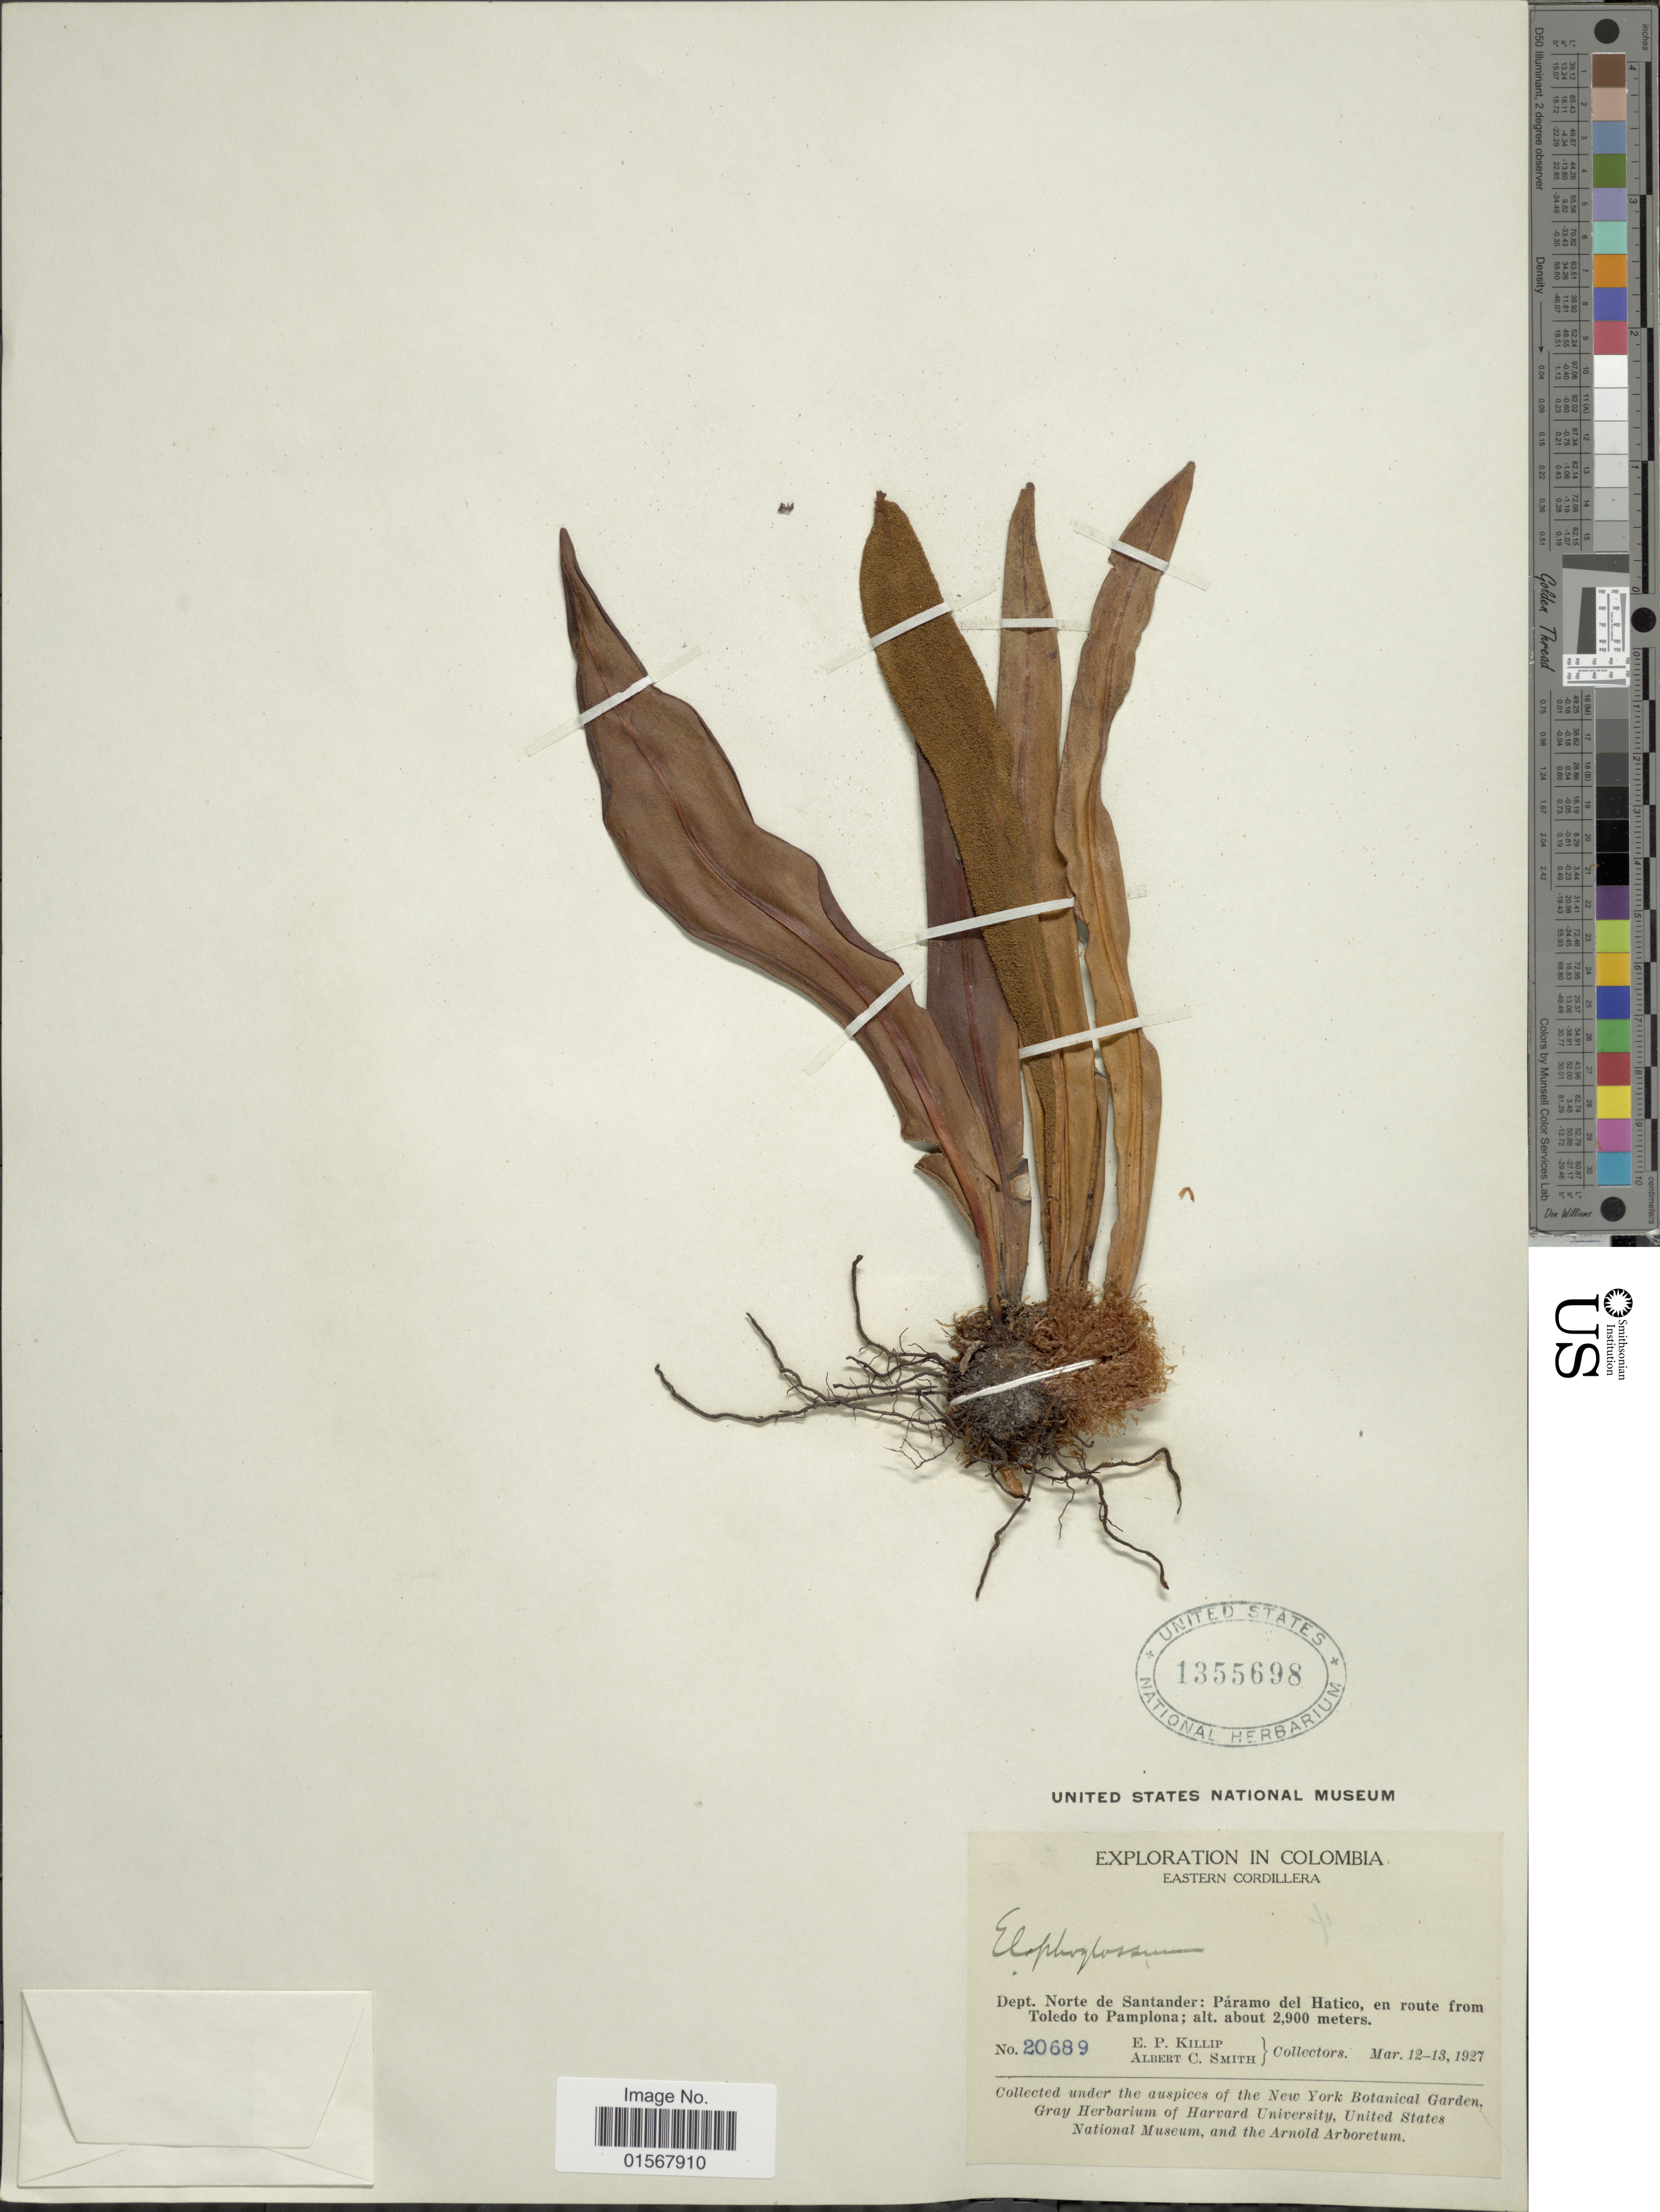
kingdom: Plantae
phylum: Tracheophyta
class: Polypodiopsida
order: Polypodiales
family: Dryopteridaceae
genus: Elaphoglossum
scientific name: Elaphoglossum chrysopogon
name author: Mickel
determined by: Matos, F. B.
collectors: E. P. Killip & A. C. Smith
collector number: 20689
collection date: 1927-03-12/1927-03-13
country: Colombia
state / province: Norte de Santander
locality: Eastern Cordillera, Dept. Norte de Santander: Paramo del Hatico, en route from Toledo to Pamplona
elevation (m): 2900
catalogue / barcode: US 1355698